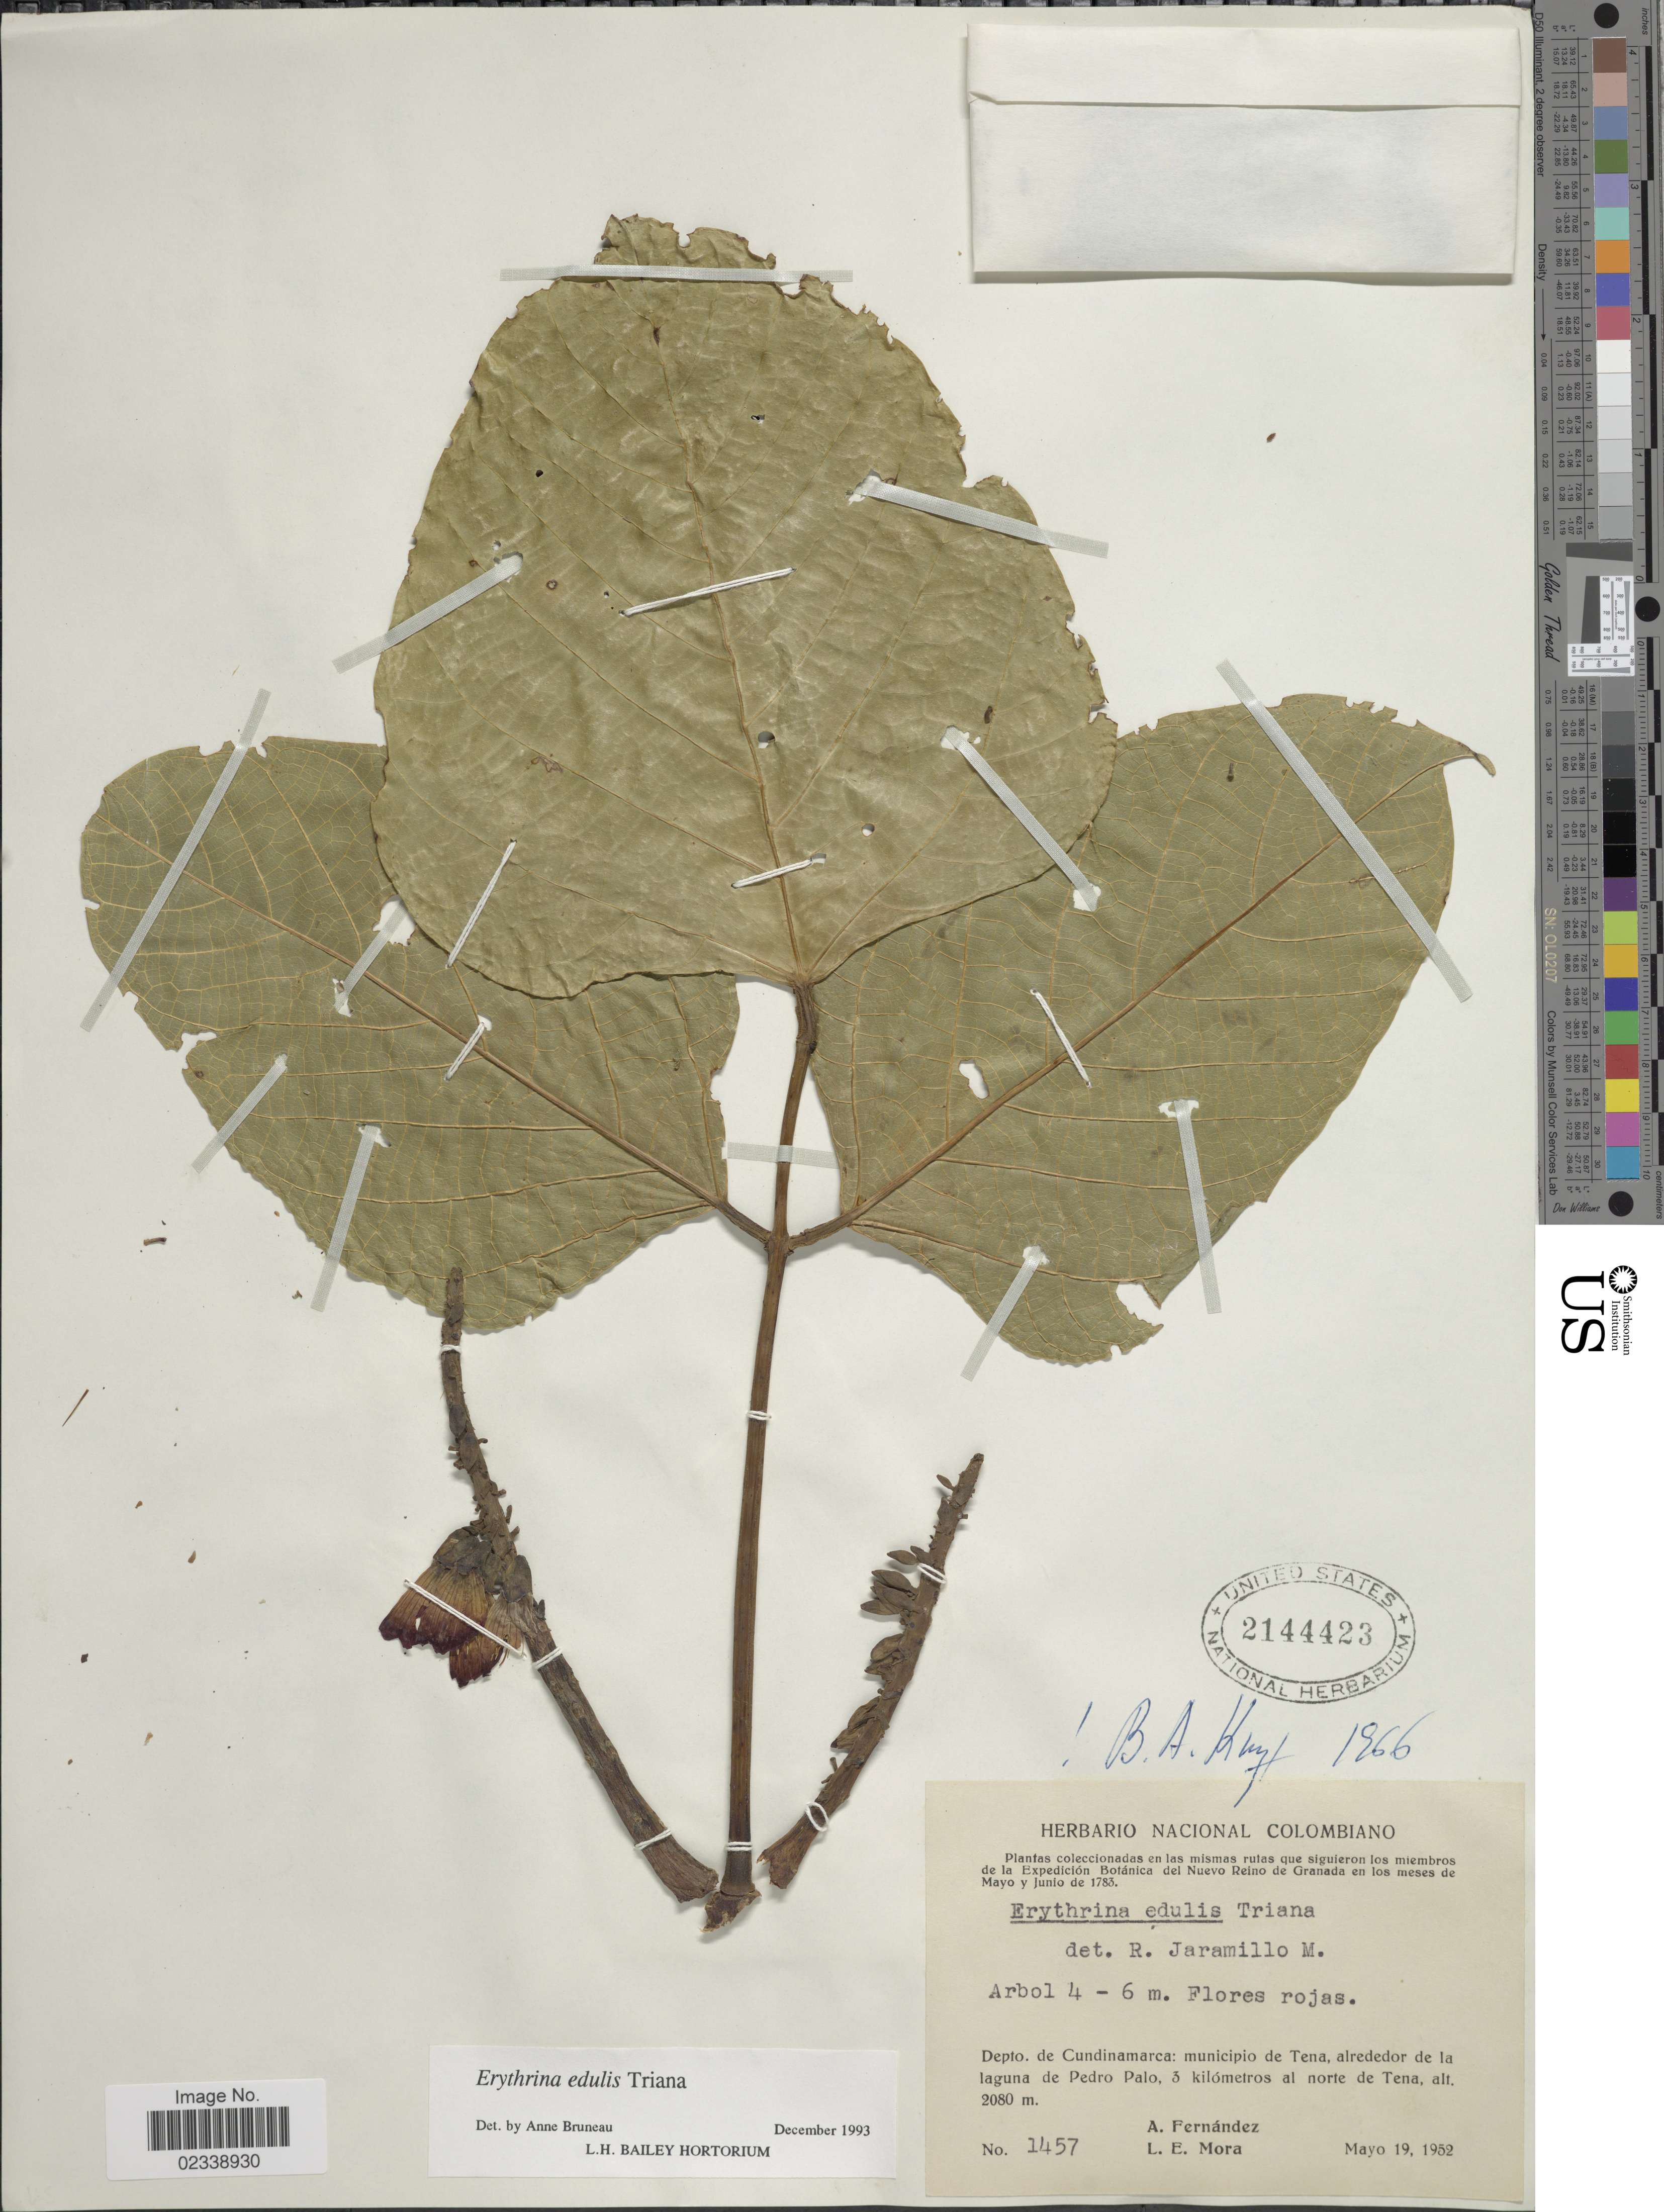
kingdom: Plantae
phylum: Tracheophyta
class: Magnoliopsida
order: Fabales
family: Fabaceae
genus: Erythrina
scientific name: Erythrina edulis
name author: Triana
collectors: A. Fernández & L. Mora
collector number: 1457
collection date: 1952-05-19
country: Colombia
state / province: Cundinamarca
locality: Municipio de Tena, alrededores de la laguna de Pedro Palo, 3 kilometros al norte de Tena, Nuevo Reino de Granada en los meses [unsure placement].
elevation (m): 2080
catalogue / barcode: US 2144423